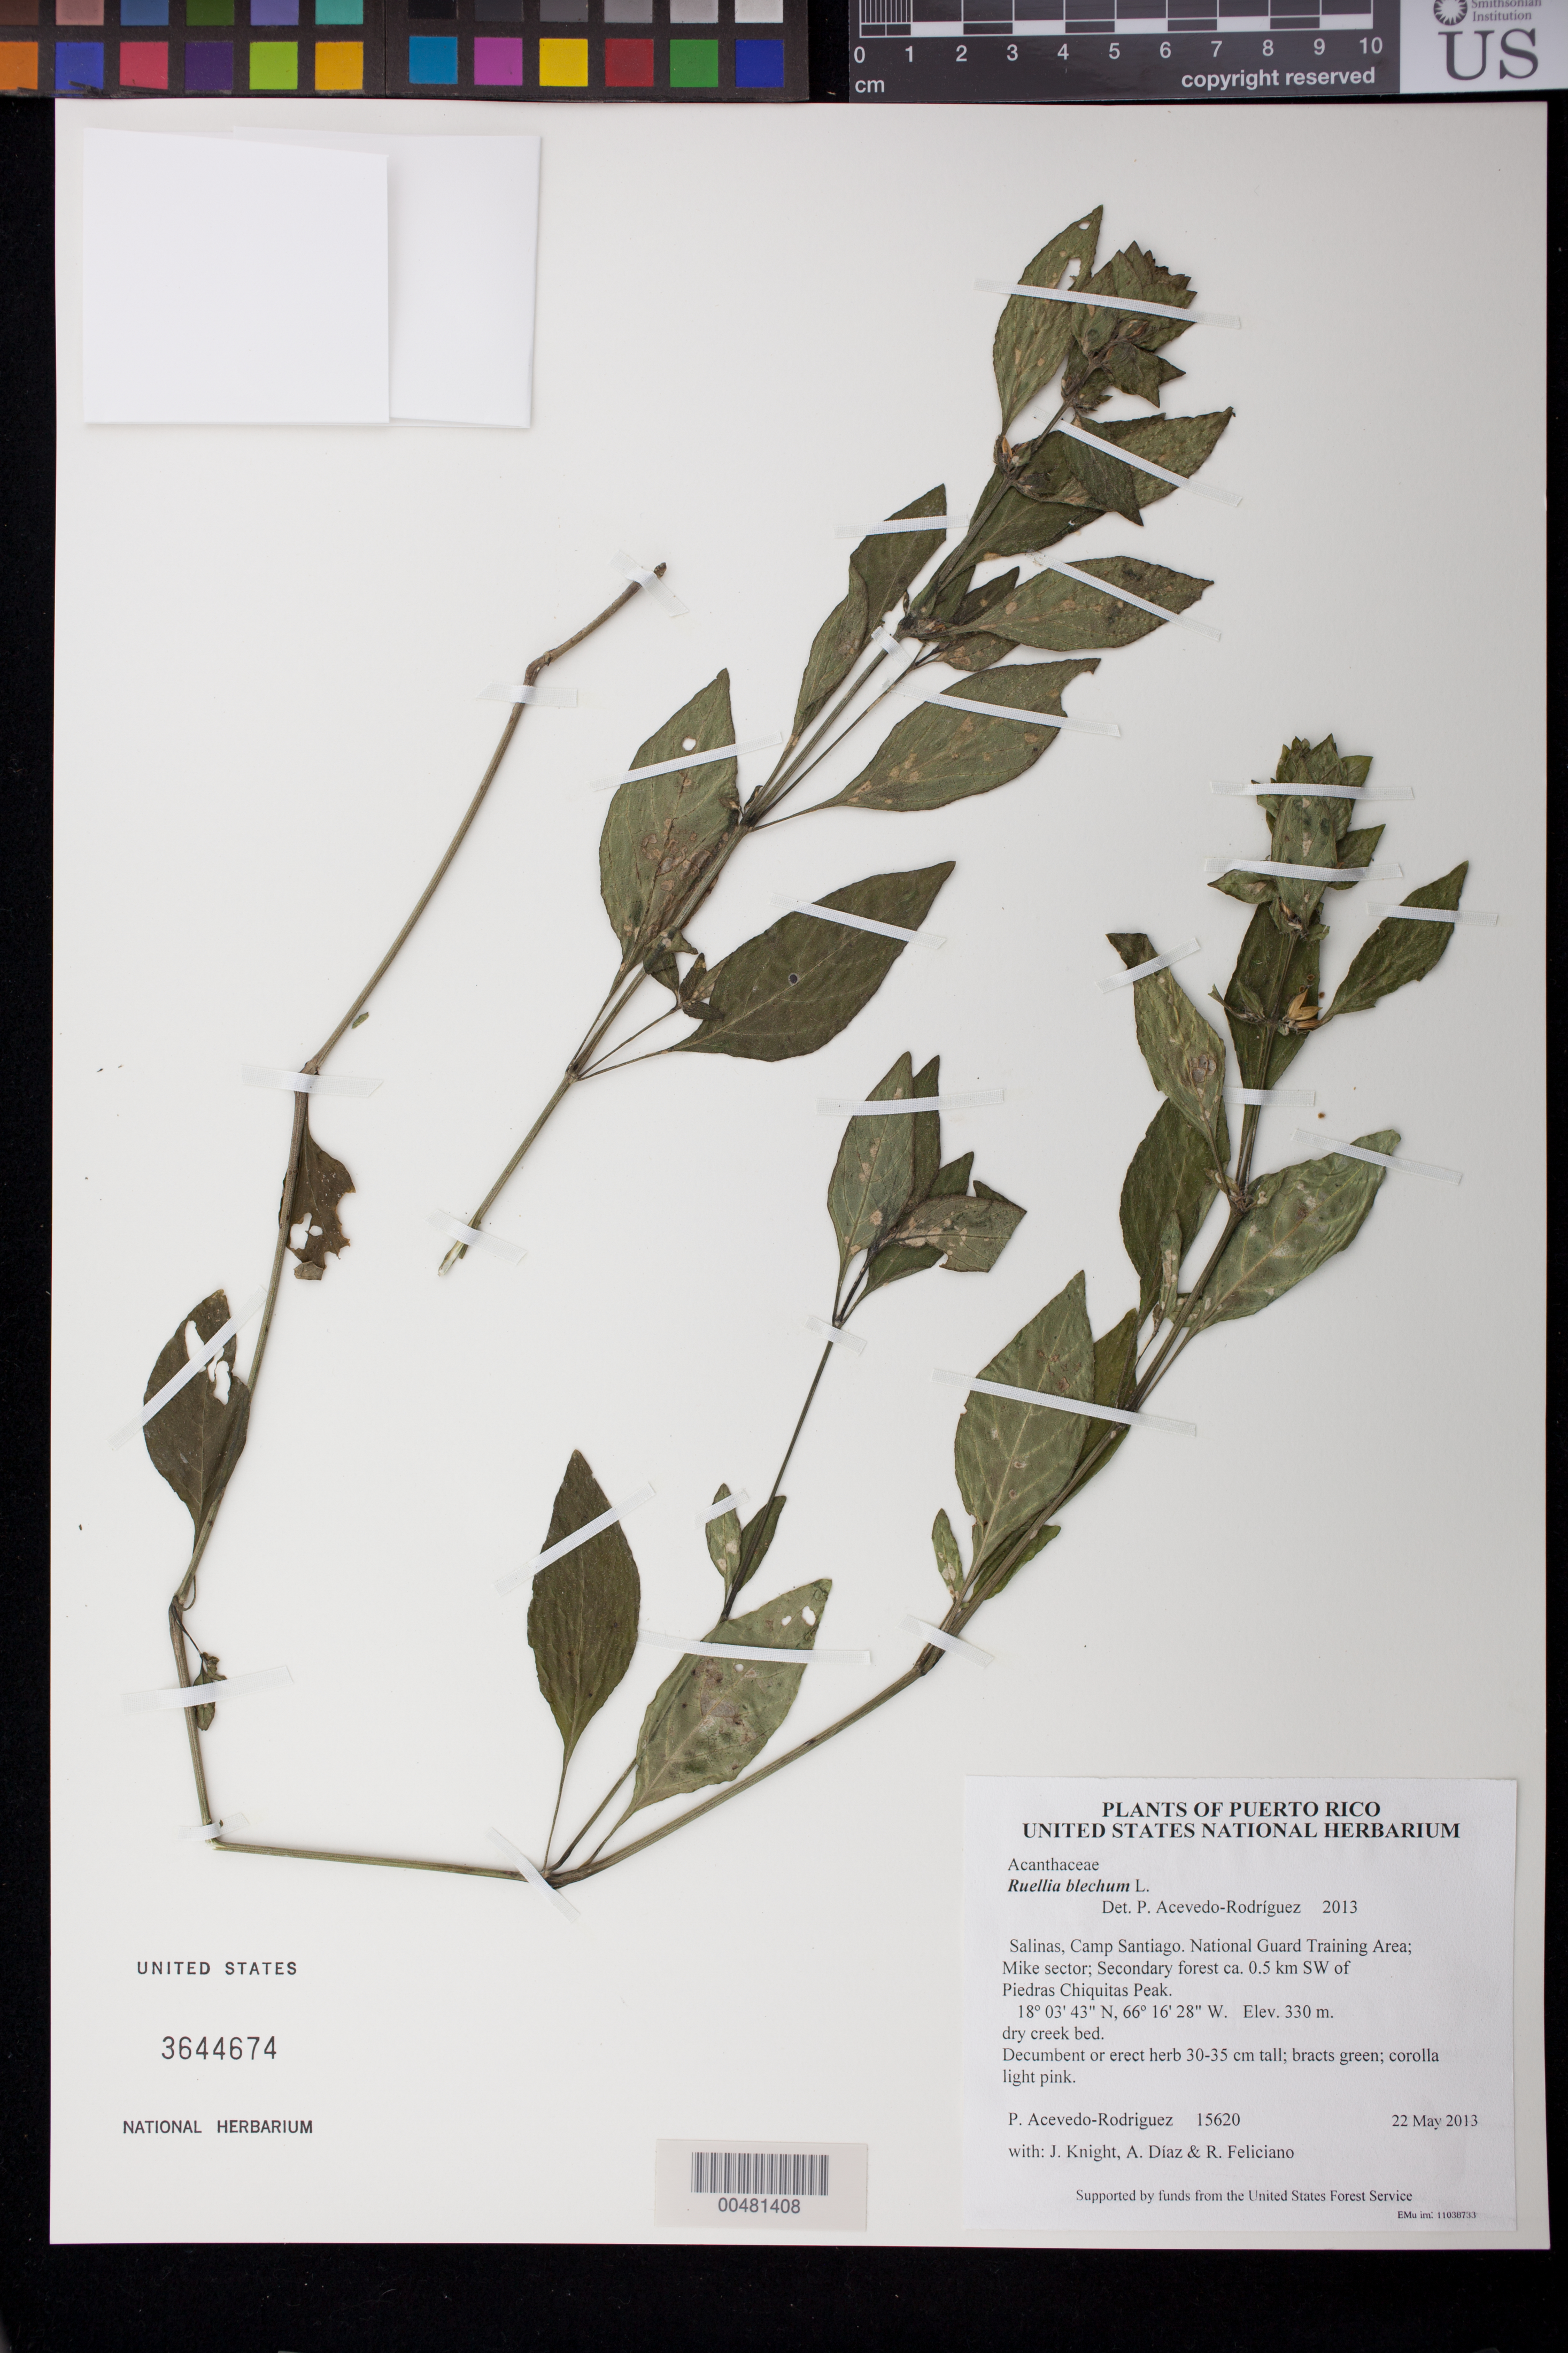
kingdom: Plantae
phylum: Tracheophyta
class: Magnoliopsida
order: Lamiales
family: Acanthaceae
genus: Blechum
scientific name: Blechum pyramidatum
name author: (Lam.) Urb.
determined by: Wasshausen, Dieter C., (BOT), Smithsonian Institution - National Museum of Natural History (UNITED STATES)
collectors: P. Acevedo-Rodr., J. Knight, A. Díaz & R. Feliciano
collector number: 15620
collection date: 2013-05-22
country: Puerto Rico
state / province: Salinas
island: Puerto Rico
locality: Camp Santiago. National Guard Training Area; Mike sector; Secondary forest ca. 0.5 km SW of Piedras Chiquitas Peak.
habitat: dry creek bed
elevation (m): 330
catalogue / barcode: US 3644674